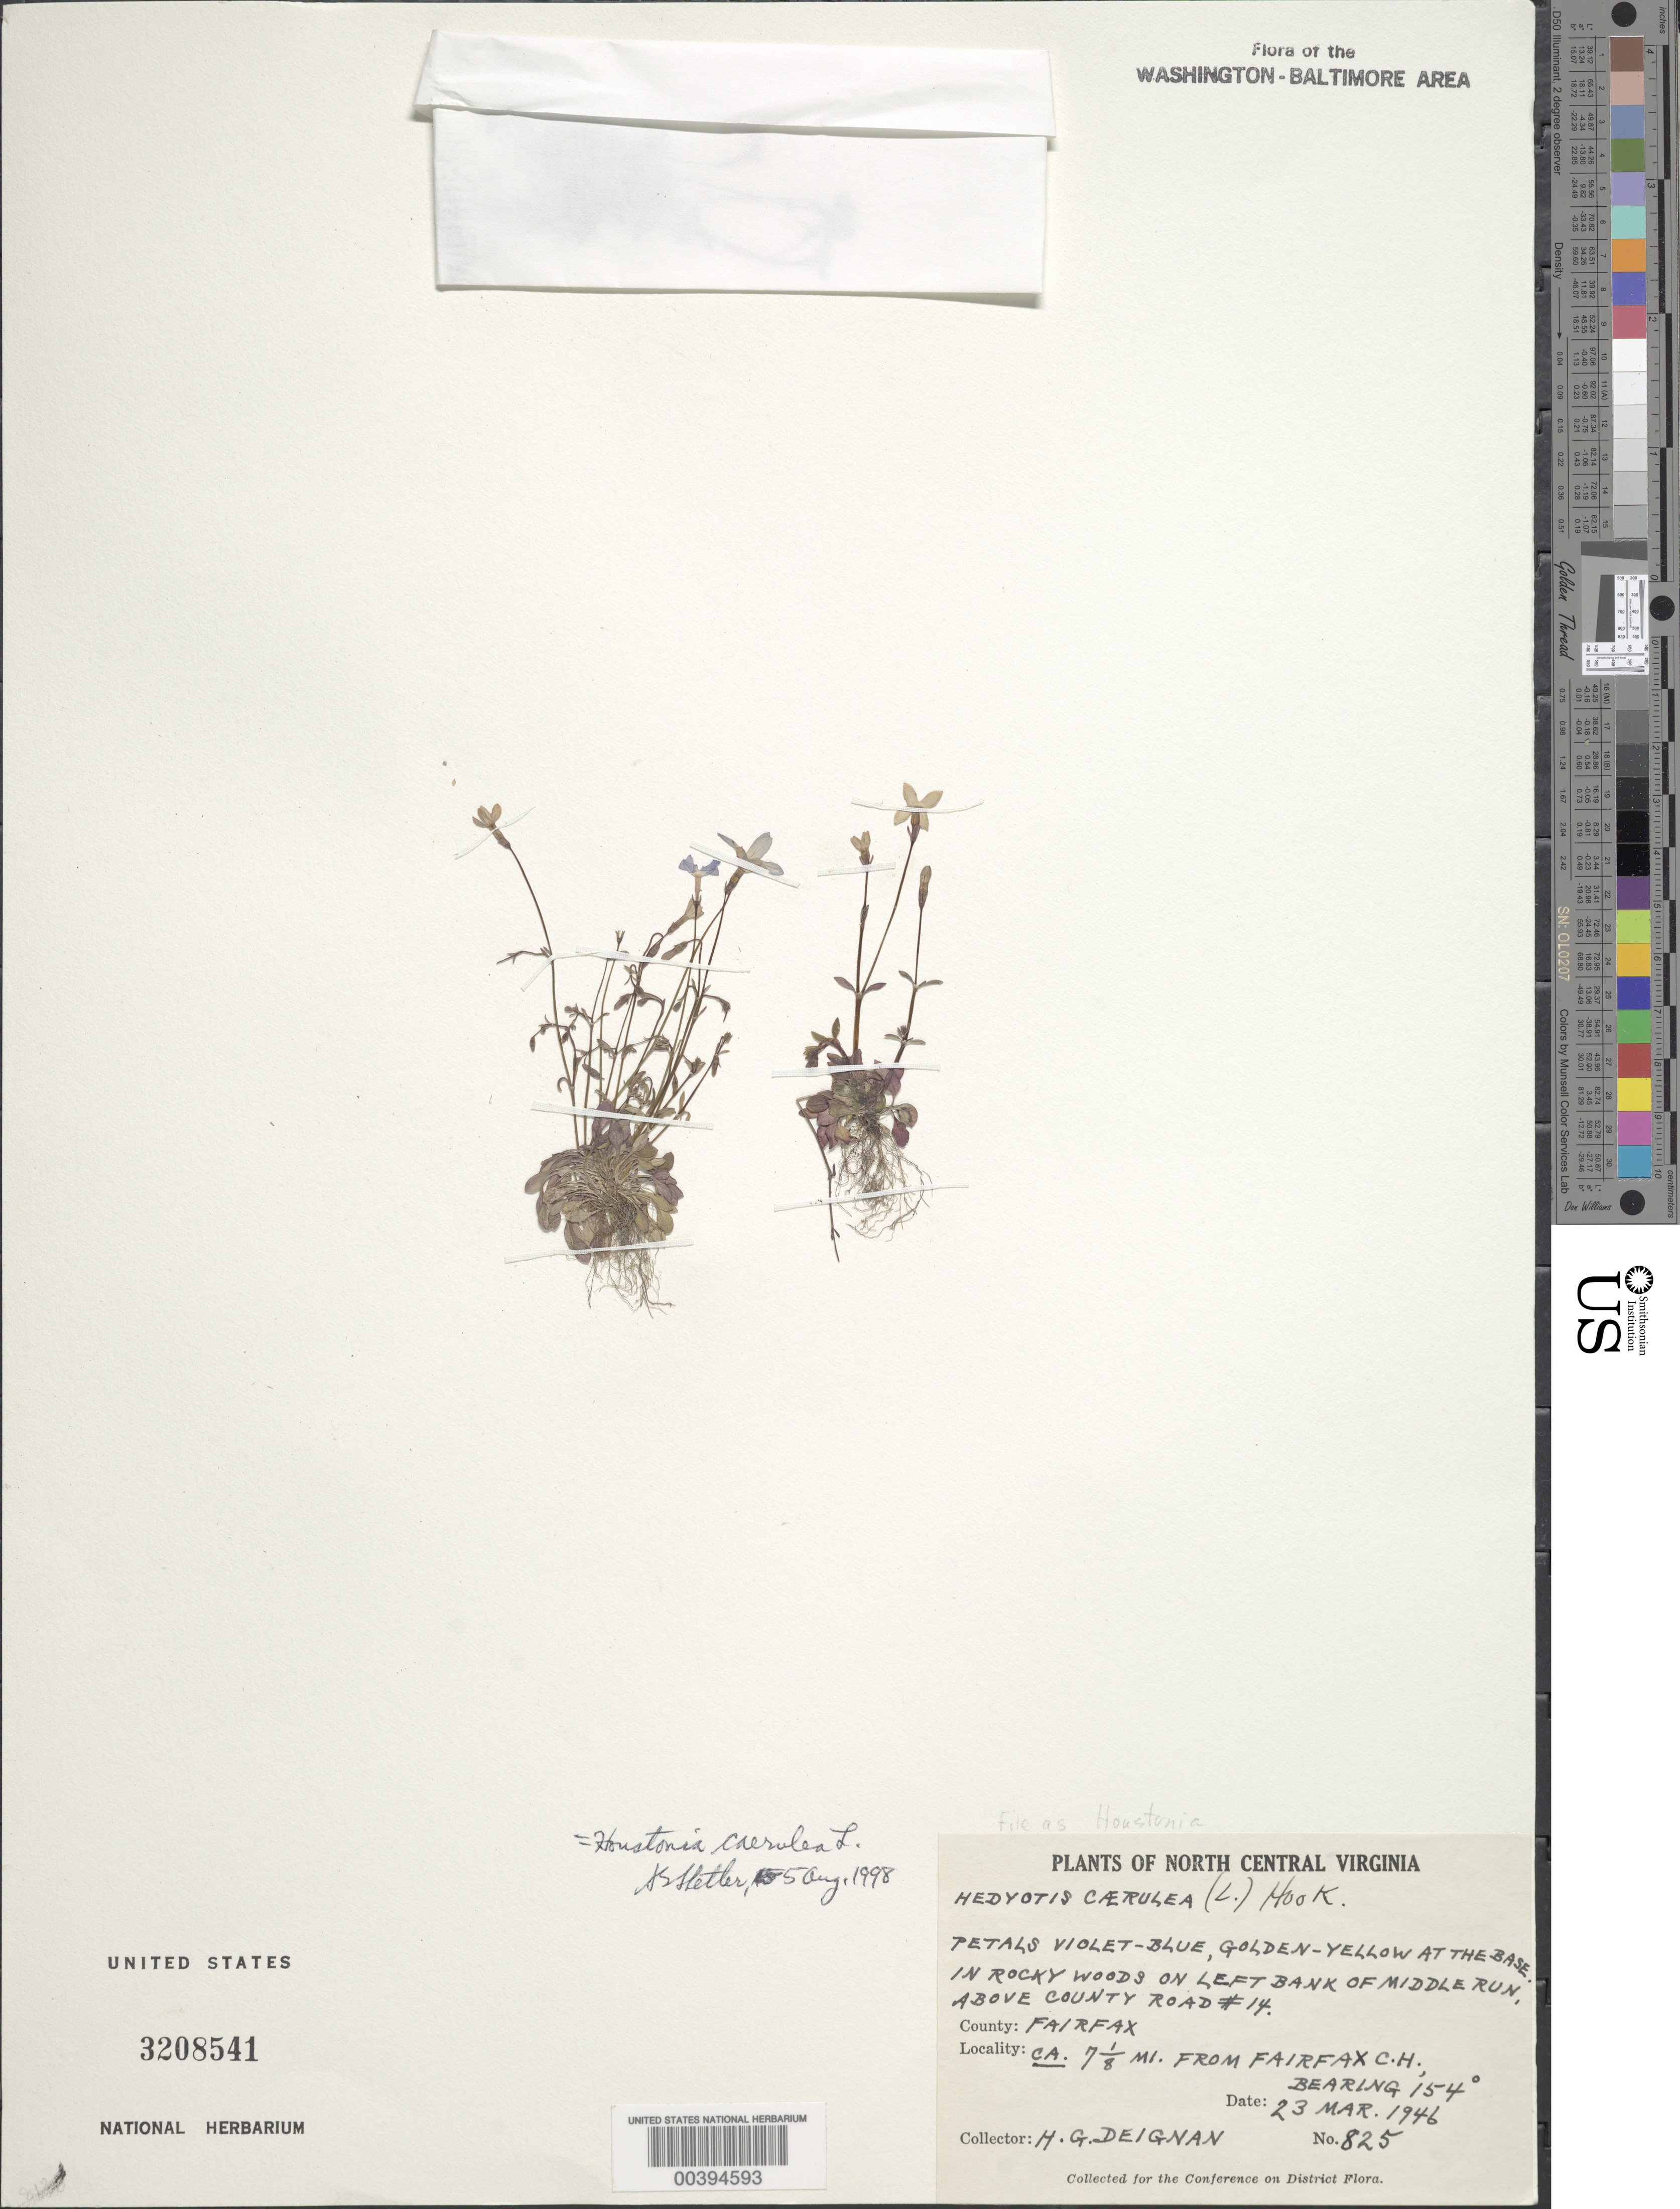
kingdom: Plantae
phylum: Tracheophyta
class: Magnoliopsida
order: Gentianales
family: Rubiaceae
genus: Houstonia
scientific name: Houstonia caerulea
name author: L.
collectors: H. Deignan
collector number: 825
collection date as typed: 23 Mar 1946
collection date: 1946-03-23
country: United States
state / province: Virginia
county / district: Fairfax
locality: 7 1/8 M from Fairfax Court House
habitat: In rocky woods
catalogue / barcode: US 3208541